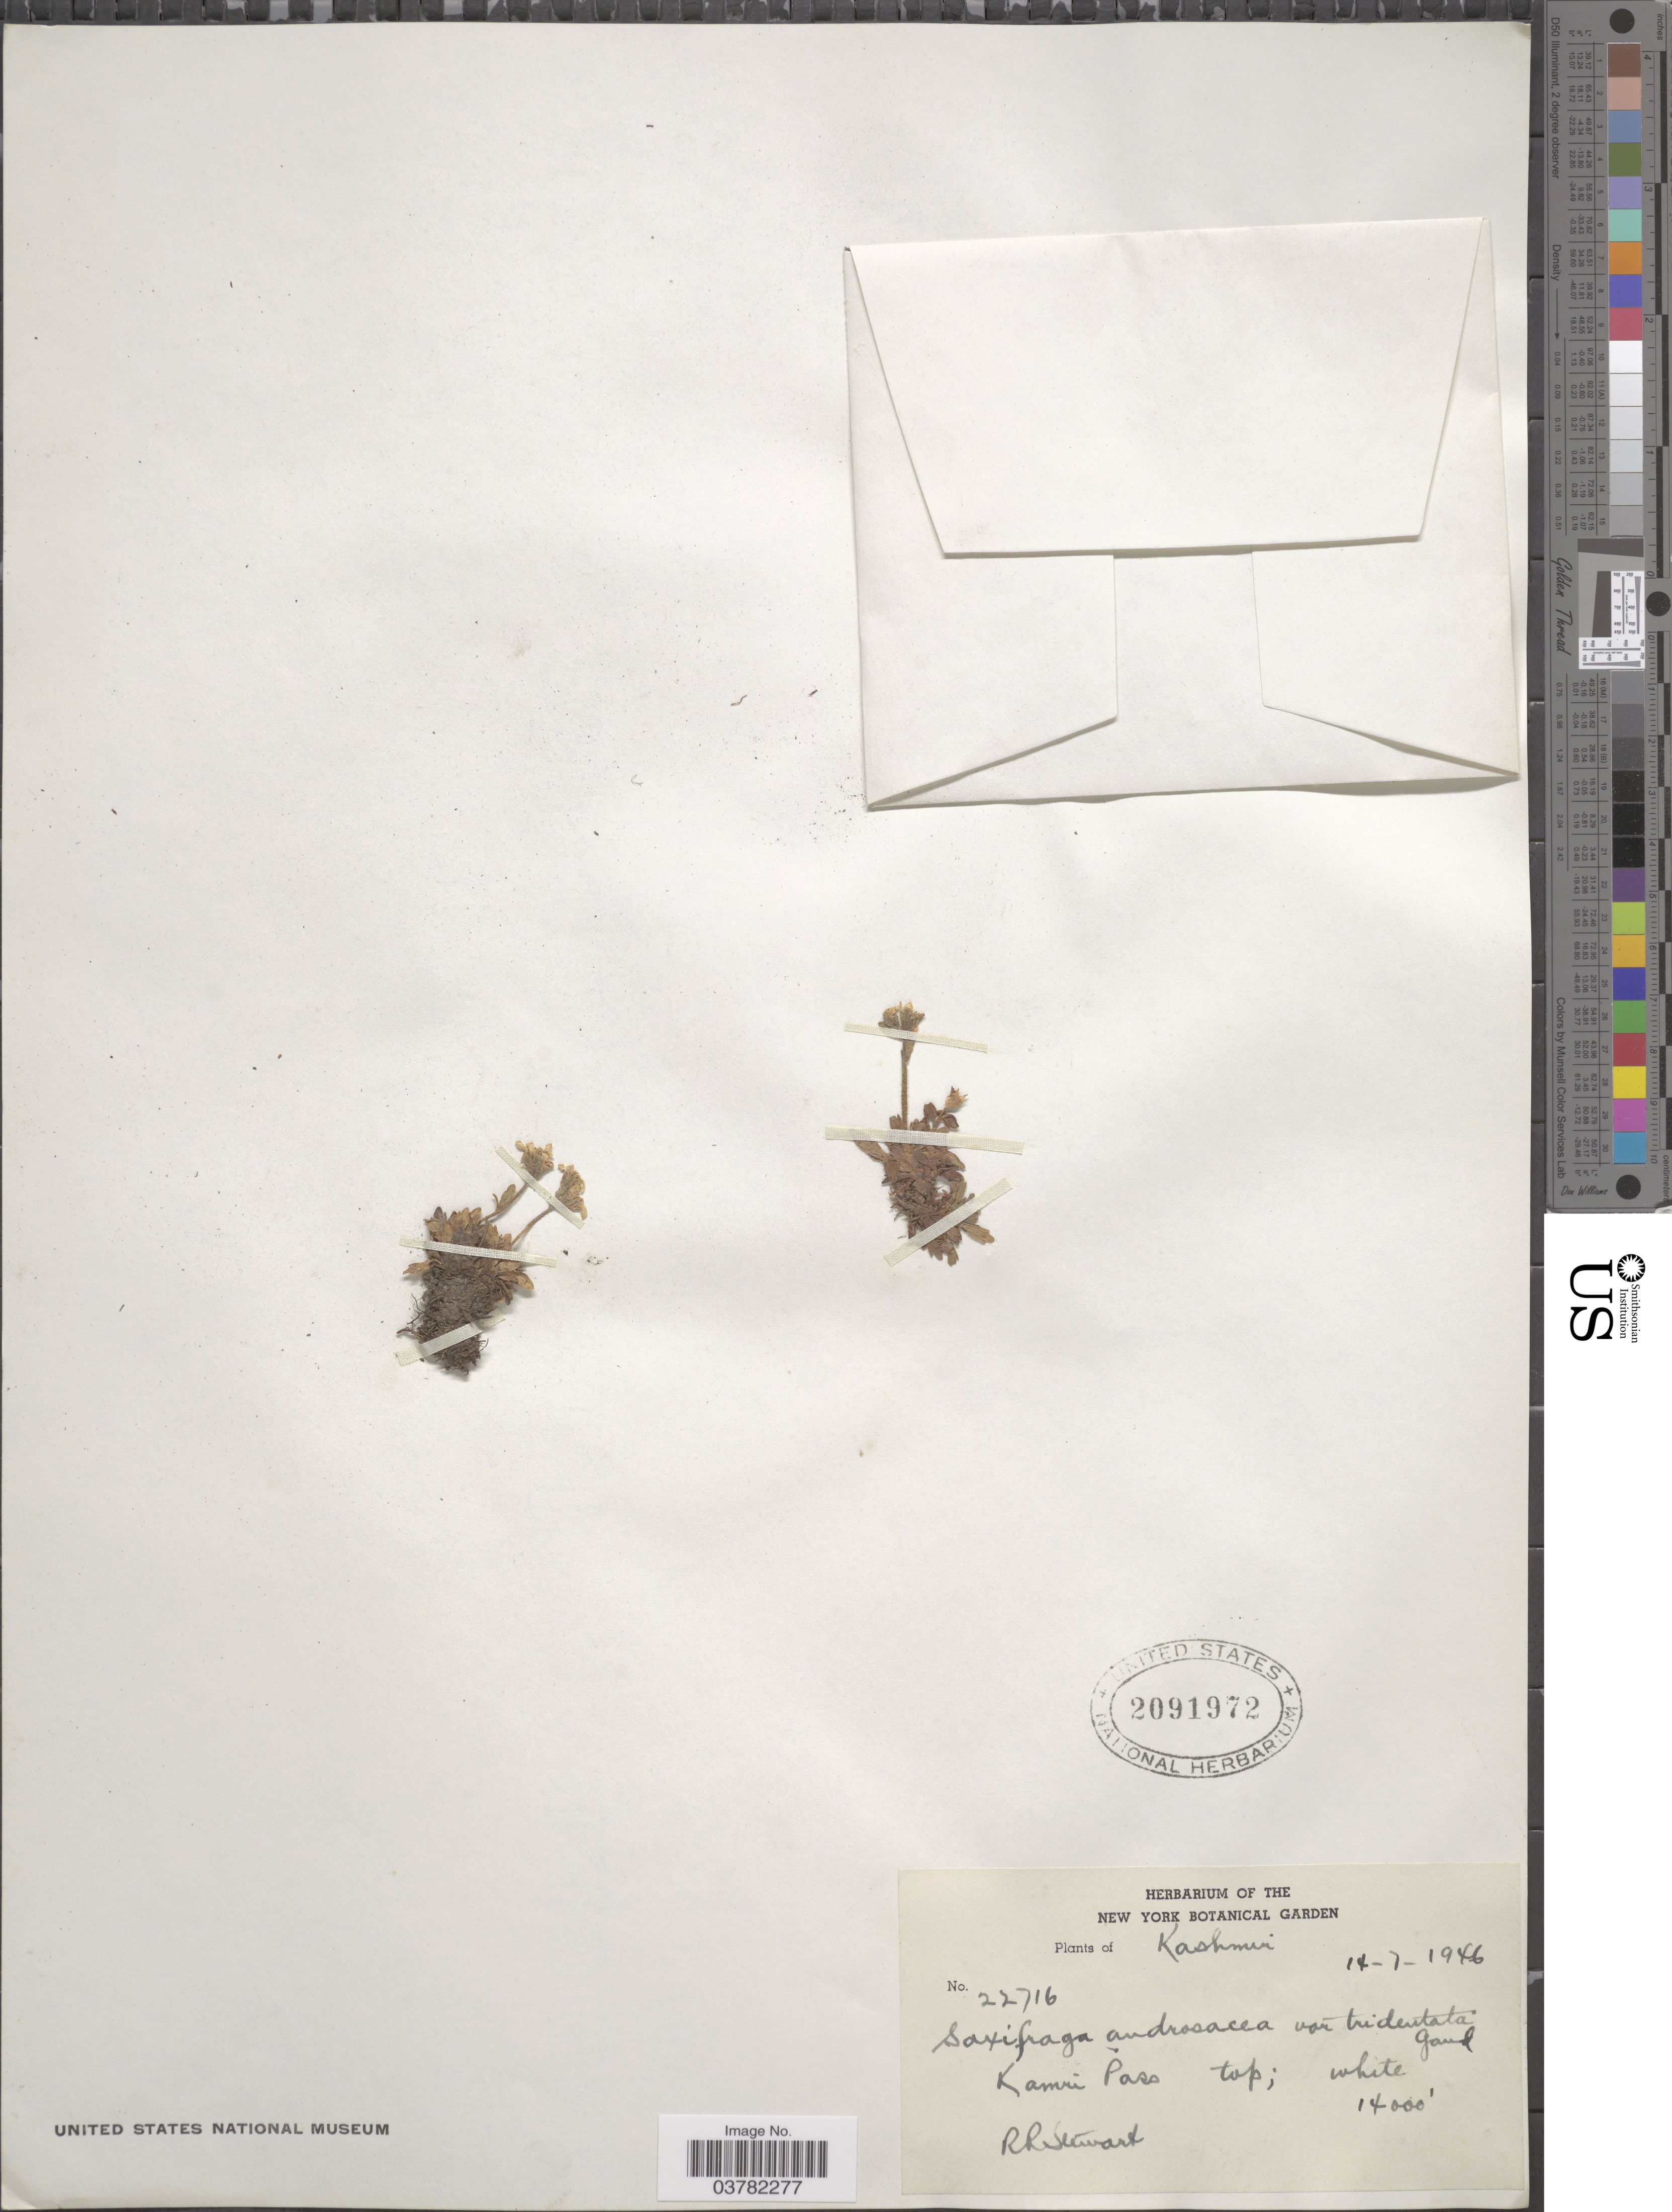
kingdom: Plantae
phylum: Tracheophyta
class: Magnoliopsida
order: Saxifragales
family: Saxifragaceae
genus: Saxifraga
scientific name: Saxifraga exarata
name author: Vill.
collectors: R. Stewart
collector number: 22716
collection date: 1946-07-14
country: India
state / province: Jammu and Kashmir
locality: Kashmir. Kamri Pass top.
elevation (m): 4267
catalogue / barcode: US 2091972